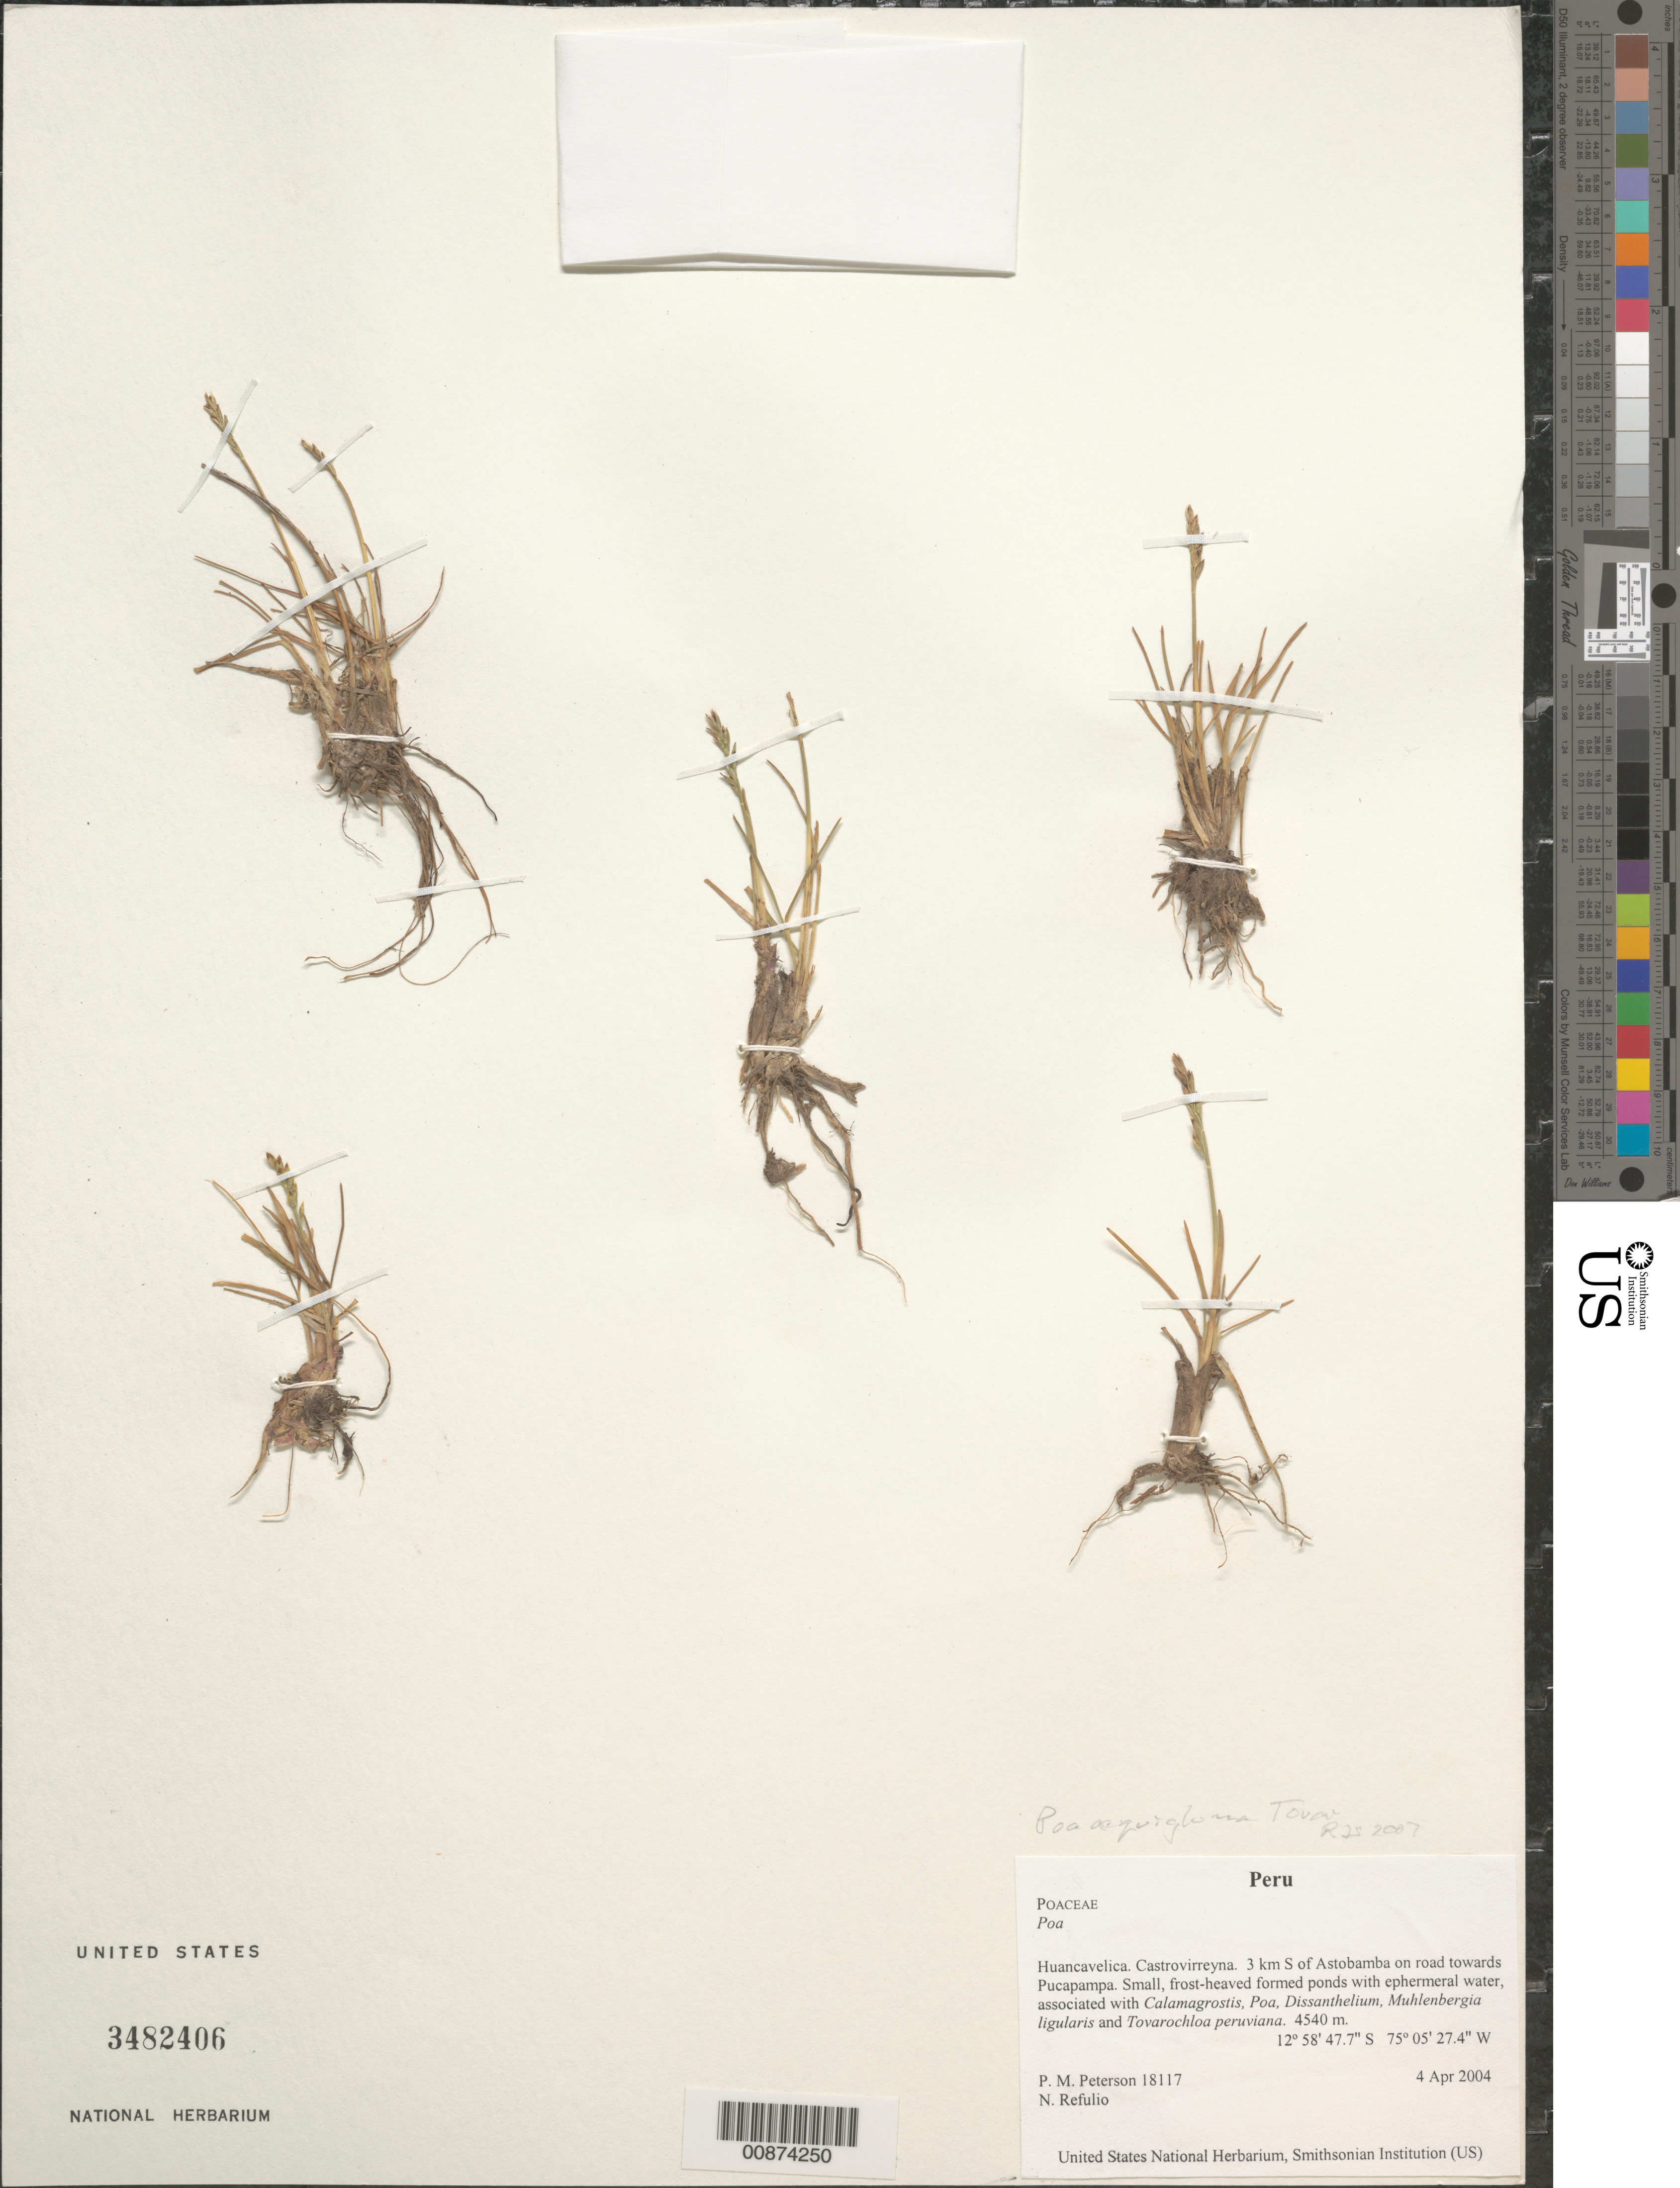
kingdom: Plantae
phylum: Tracheophyta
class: Liliopsida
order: Poales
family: Poaceae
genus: Poa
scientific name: Poa aequigluma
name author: Tovar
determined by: Soreng, Robert J., Research Associate (BOT), Smithsonian Institution - National Museum of Natural History (UNITED STATES)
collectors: P. M. Peterson & N. Refulio-Rodríguez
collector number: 18117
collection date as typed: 04 Apr 2004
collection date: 2004-04-04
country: Peru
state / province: Huancavelica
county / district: Castrovirreyna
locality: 3 km S of Astobamba on road towards Pucapampa. Small, frost-heaved formed ponds with ephermeral water, associated with Calamagrostis, Poa, Dissanthelium, Muhlenbergia ligularis and Tovarochloa peruviana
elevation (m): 4540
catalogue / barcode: US 3482406